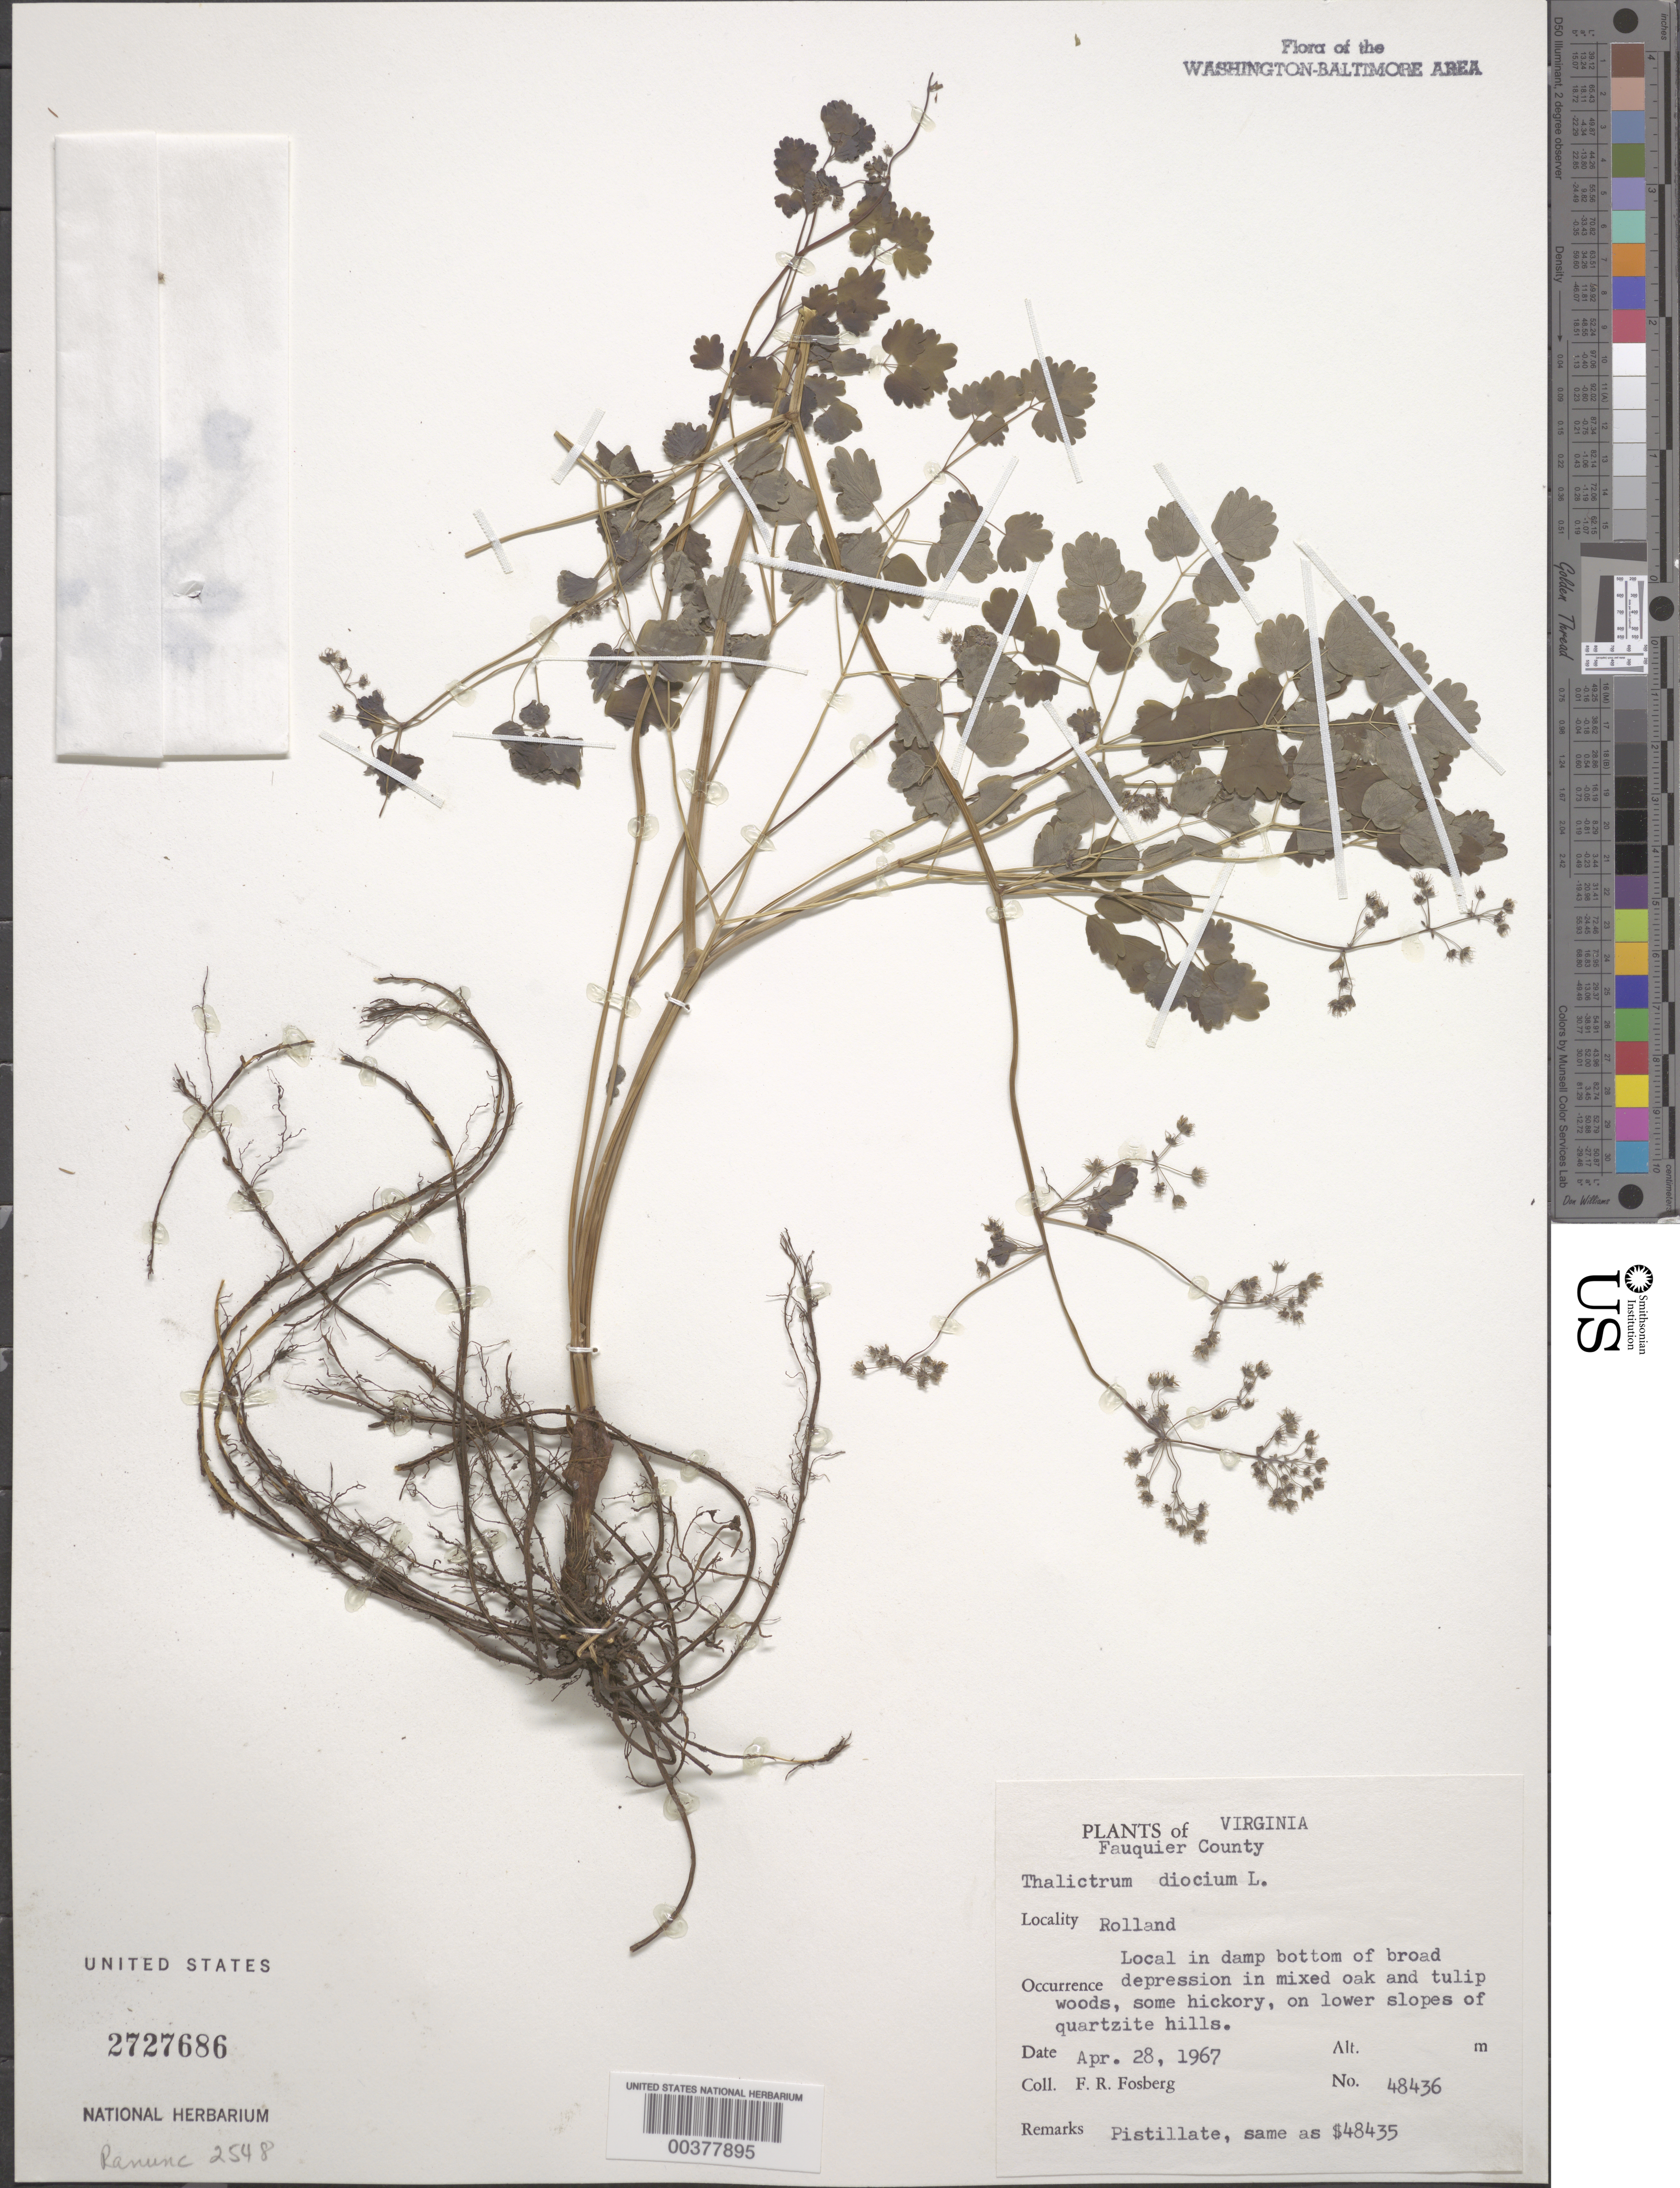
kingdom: Plantae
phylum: Tracheophyta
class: Magnoliopsida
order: Ranunculales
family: Ranunculaceae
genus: Thalictrum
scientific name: Thalictrum dioicum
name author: L.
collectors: F. R. Fosberg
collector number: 48436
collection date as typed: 28 Apr 1967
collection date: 1967-04-28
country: United States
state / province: Virginia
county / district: Fauquier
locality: Roland, southwest base of Bull Run Mountains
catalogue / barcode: US 2727686